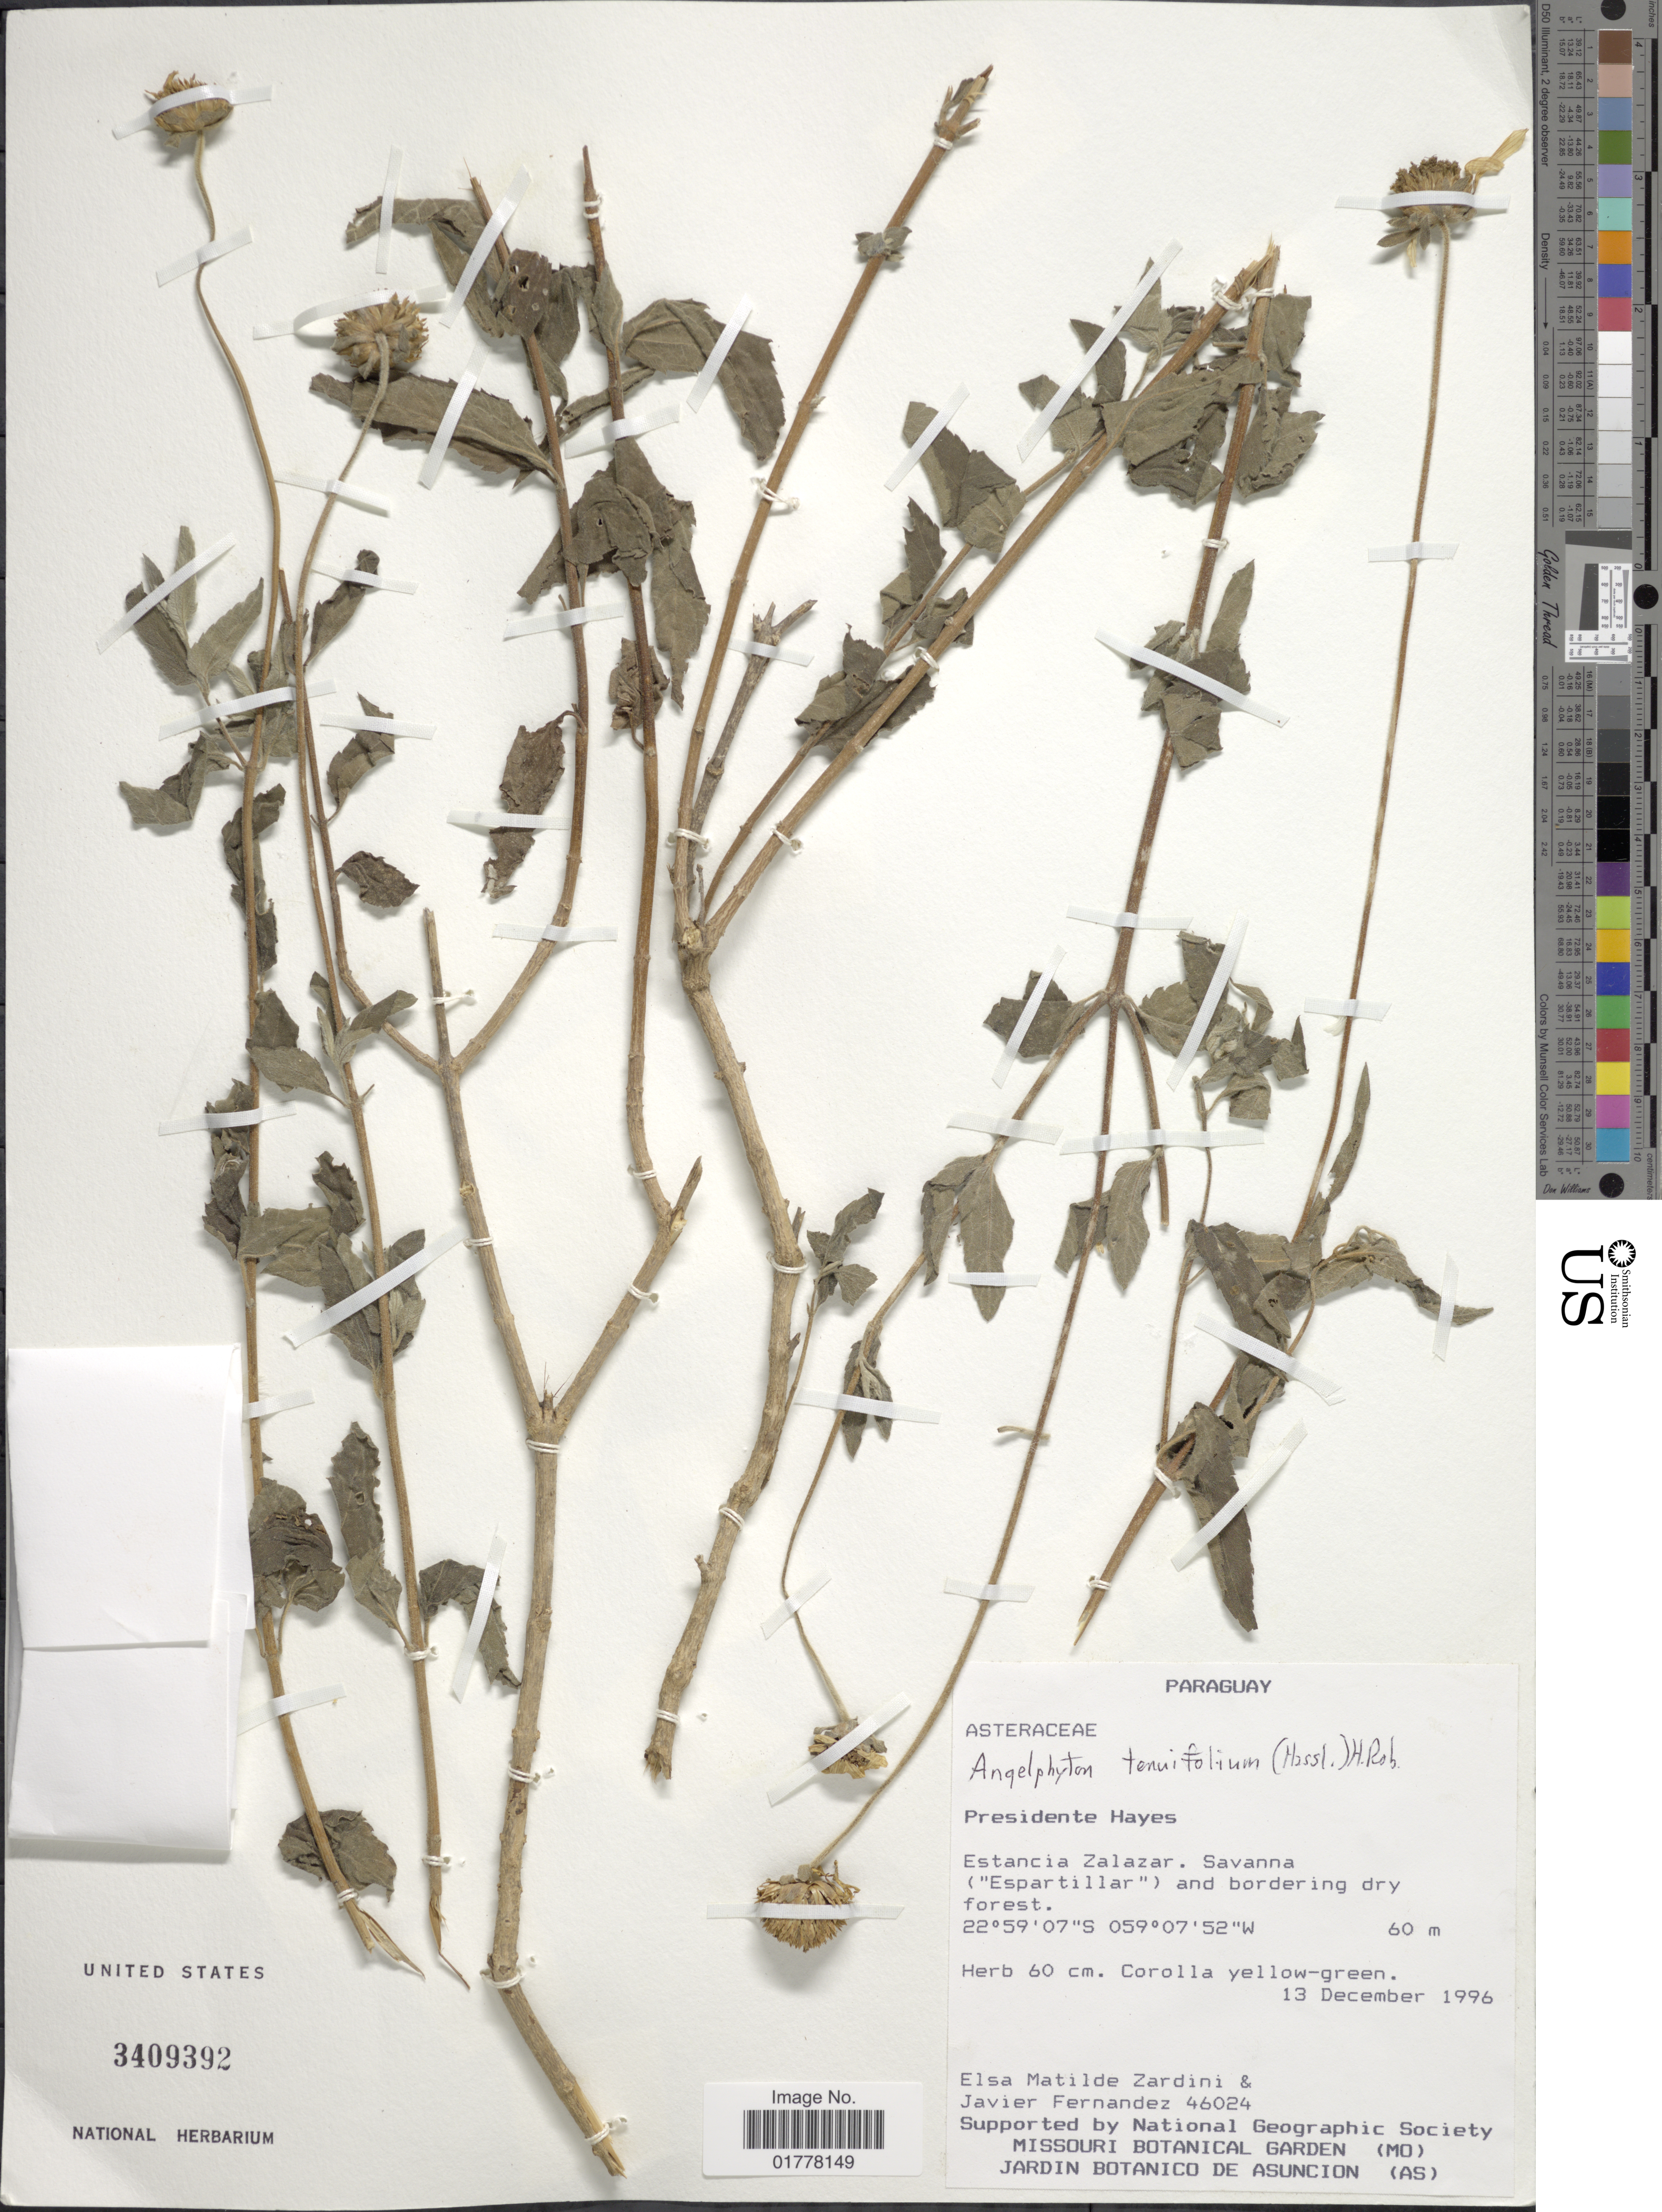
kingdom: Plantae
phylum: Tracheophyta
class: Magnoliopsida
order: Asterales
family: Asteraceae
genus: Angelphytum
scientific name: Angelphytum tenuifolia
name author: (Hassl.) H. Rob.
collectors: E. M. Zardini & J. Fernández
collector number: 46024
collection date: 1996-12-13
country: Paraguay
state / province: Presidente Hayes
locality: Presidente Hayes. Estancia Zalazar. Savanna ("Espartillar") and bordering dry forest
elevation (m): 60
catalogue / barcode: US 3409392